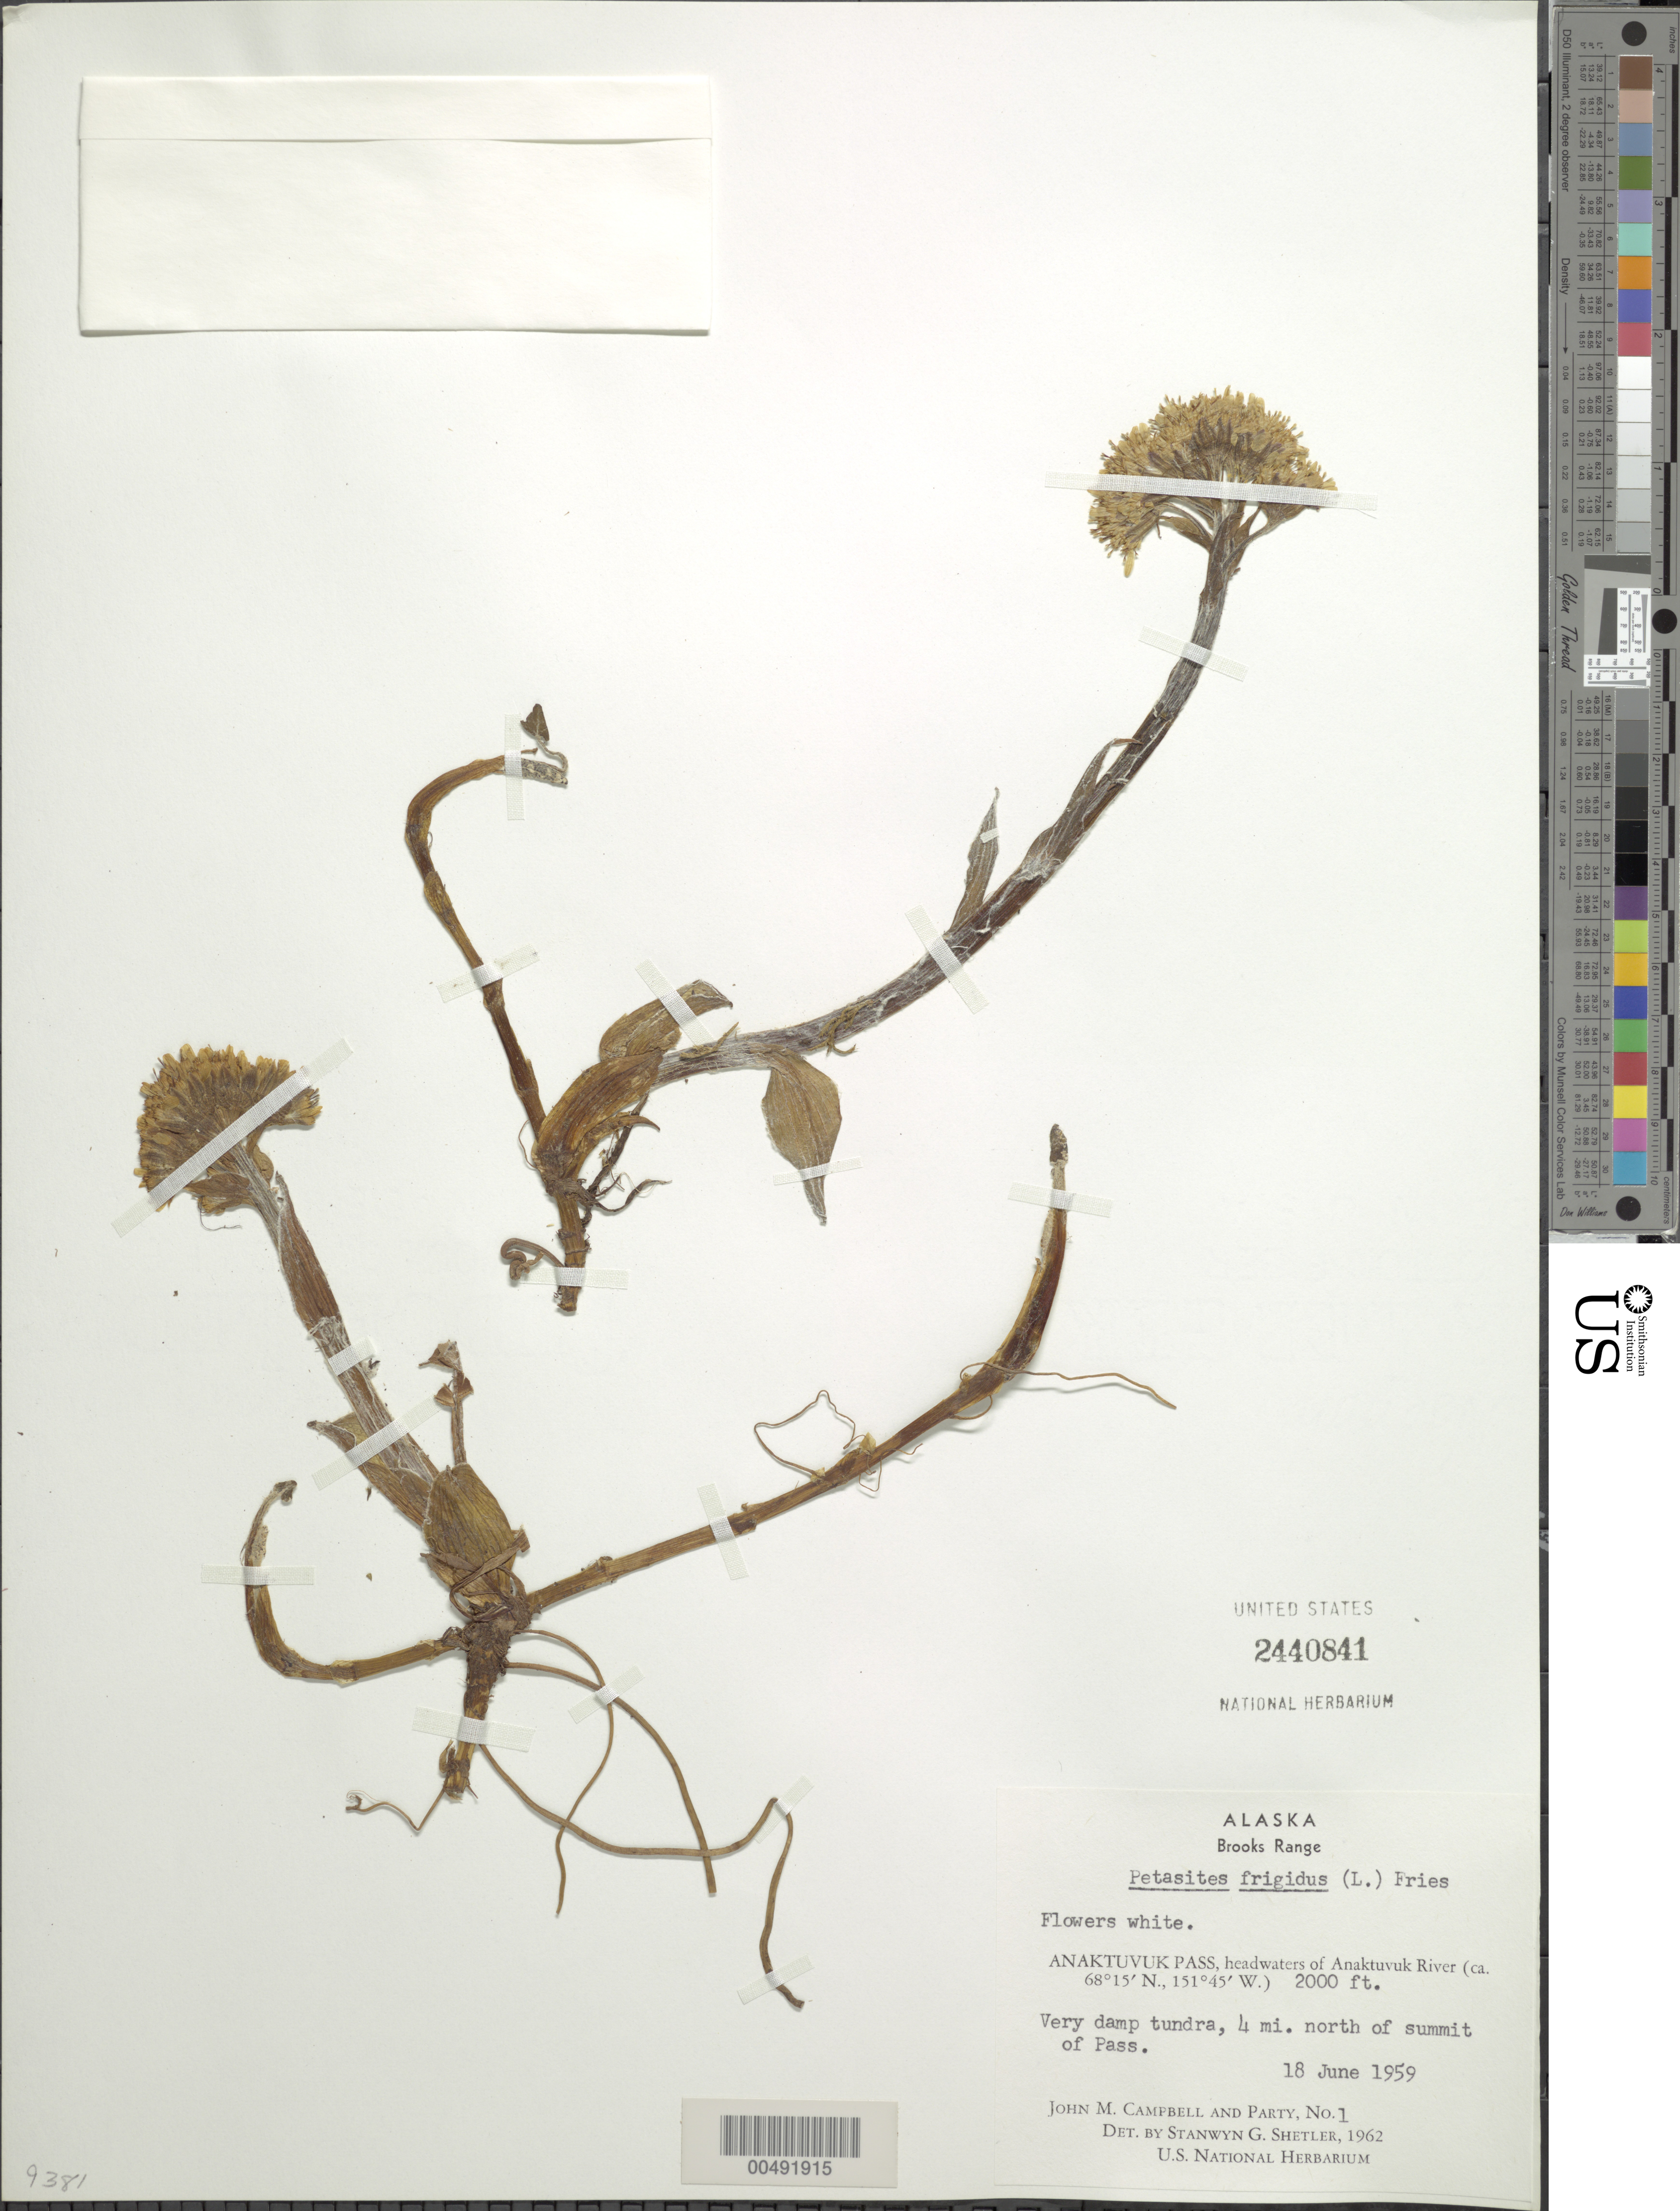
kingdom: Plantae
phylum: Tracheophyta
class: Magnoliopsida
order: Asterales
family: Asteraceae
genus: Petasites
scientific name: Petasites frigidus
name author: (L.) Fr.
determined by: Shetler, Stanwyn G., (US), NMNH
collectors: J. M. Campbell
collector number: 01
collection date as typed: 18 Jun 1959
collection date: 1959-06-18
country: United States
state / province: Alaska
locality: Brooks Range, 4 mi. N of summit of Anaktuvuk Pass, headwaters of Anaktuvuk River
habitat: very damp tundra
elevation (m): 610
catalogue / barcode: US 2440841